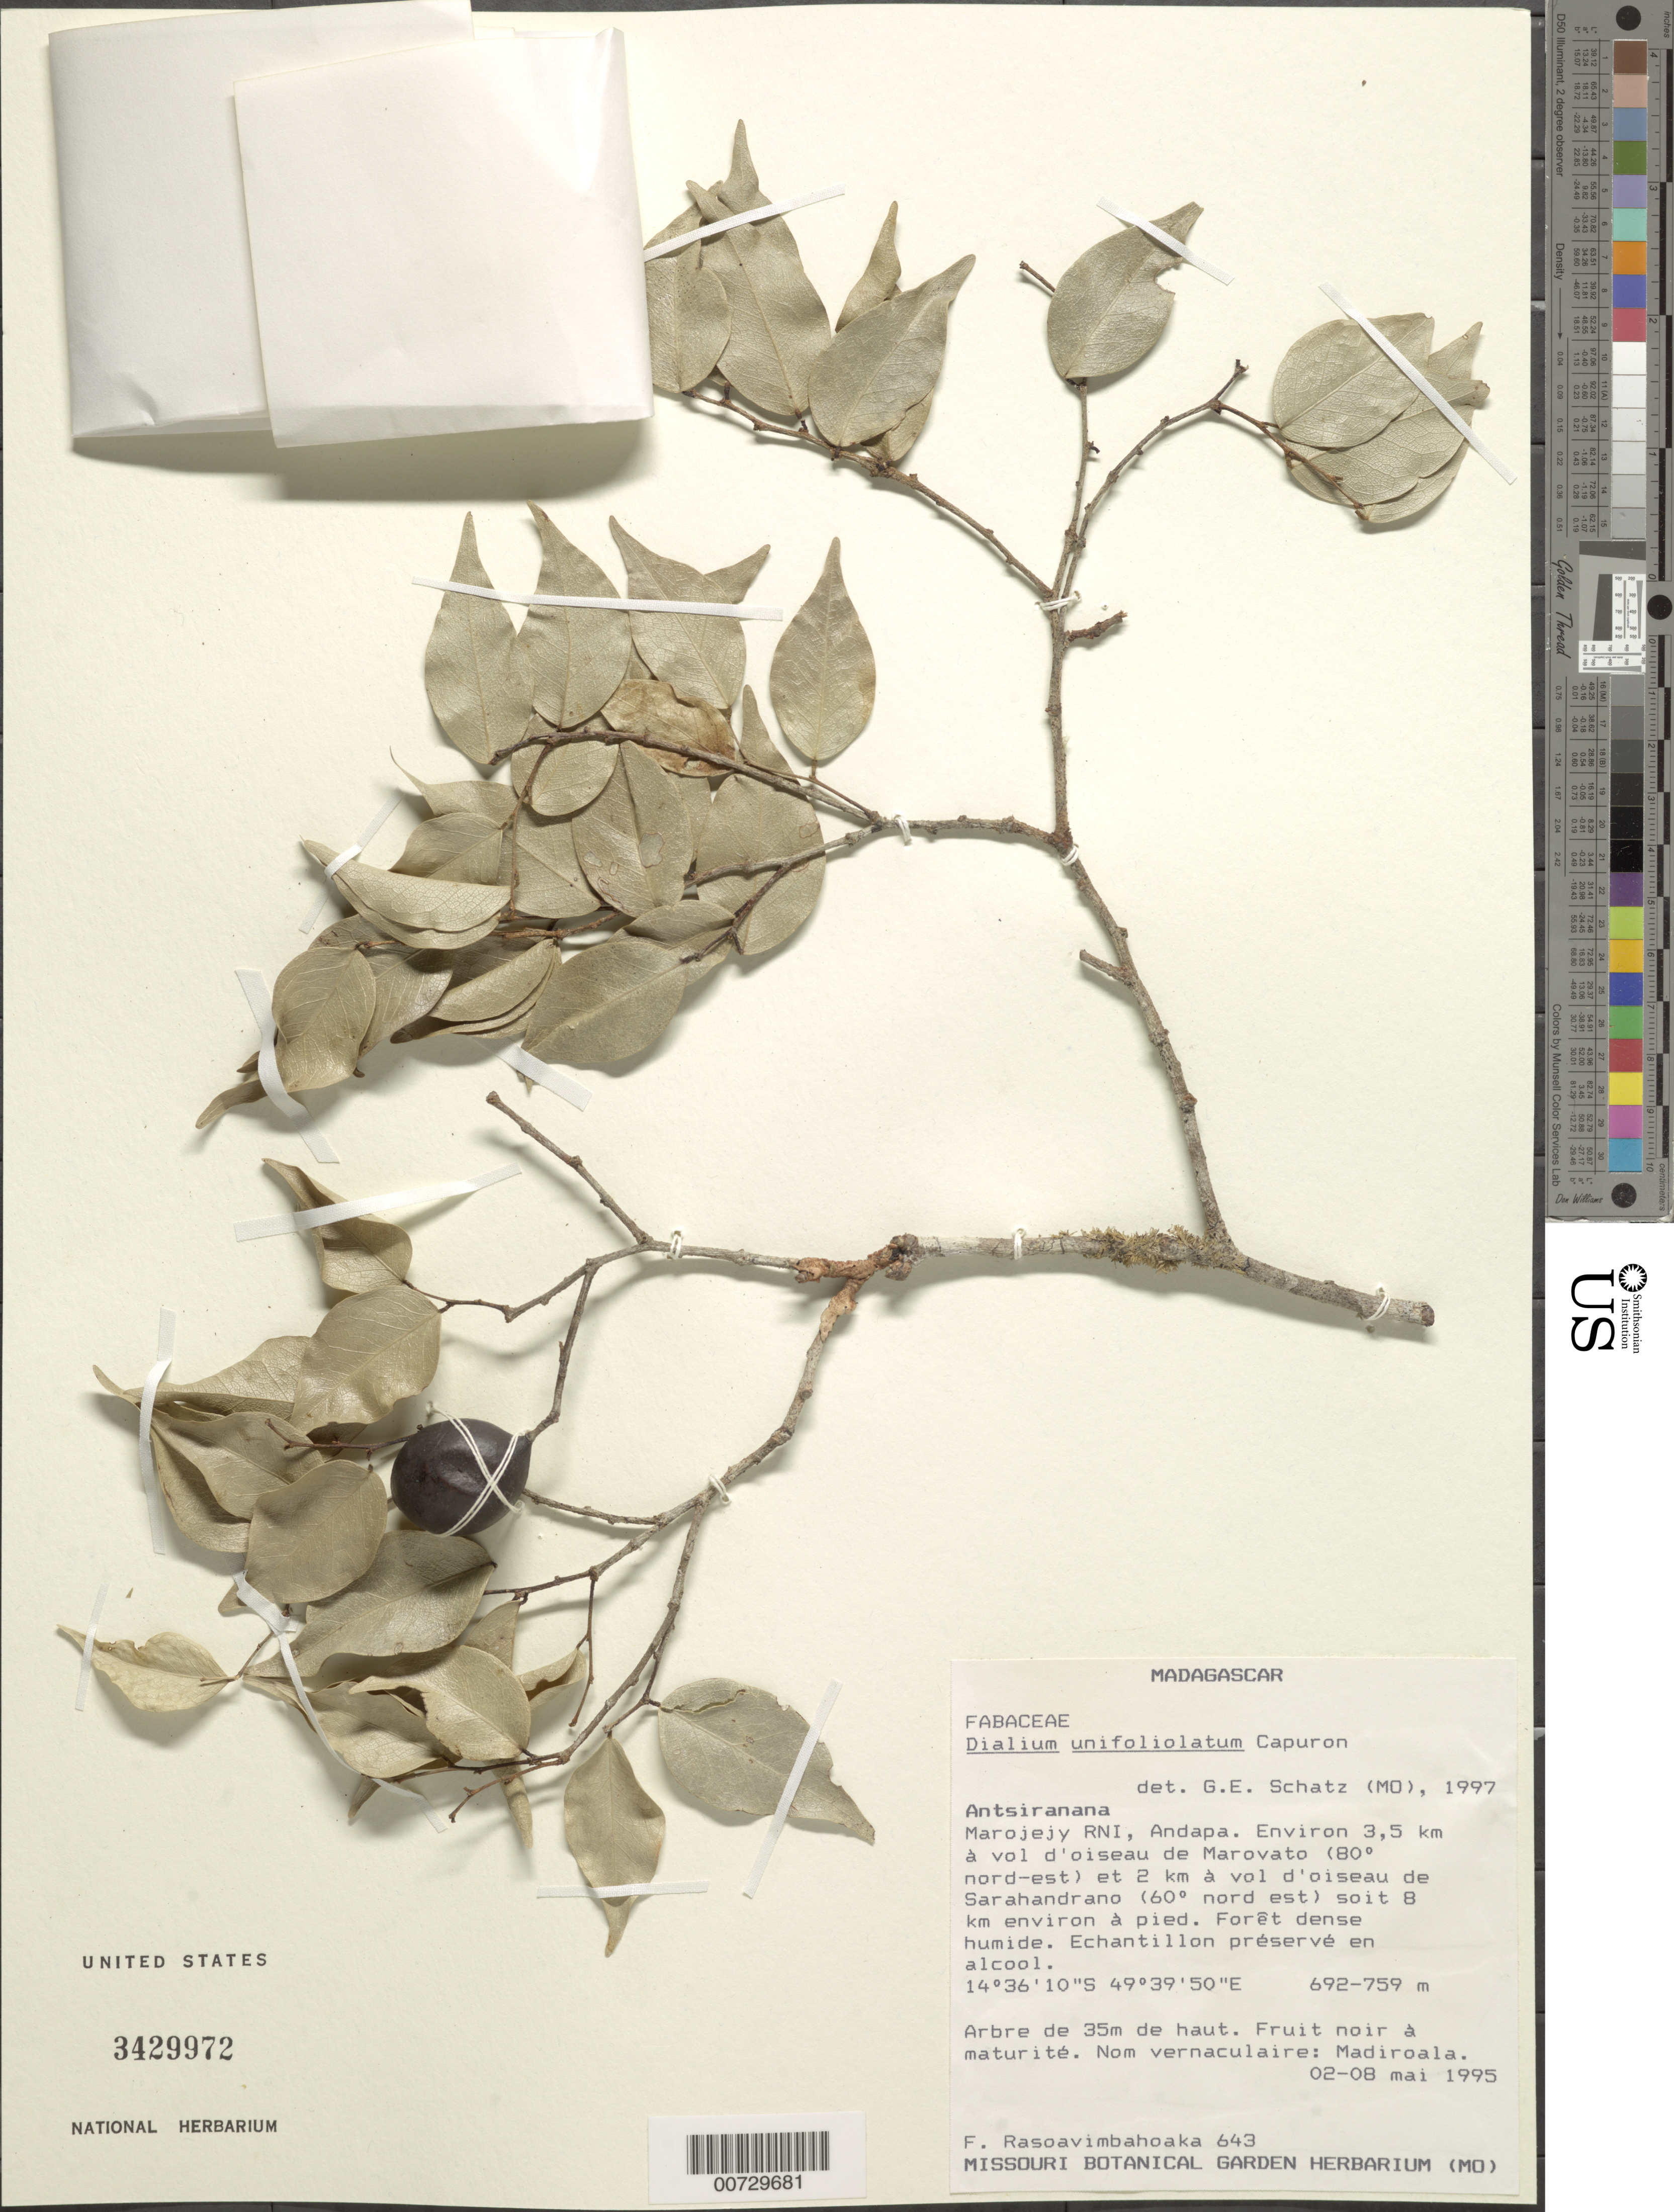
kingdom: Plantae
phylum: Tracheophyta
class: Magnoliopsida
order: Fabales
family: Fabaceae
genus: Dialium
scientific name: Dialium unifoliolatum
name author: Capuron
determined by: Schatz, George E.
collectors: F. Rasoavimbahoaka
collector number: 643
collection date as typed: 02 May 1995 to 08 May 1995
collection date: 1995-05-02/1995-05-08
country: Madagascar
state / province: Sava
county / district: Andapa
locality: Marojejy RNI, Andapa.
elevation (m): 692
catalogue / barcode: US 3429972